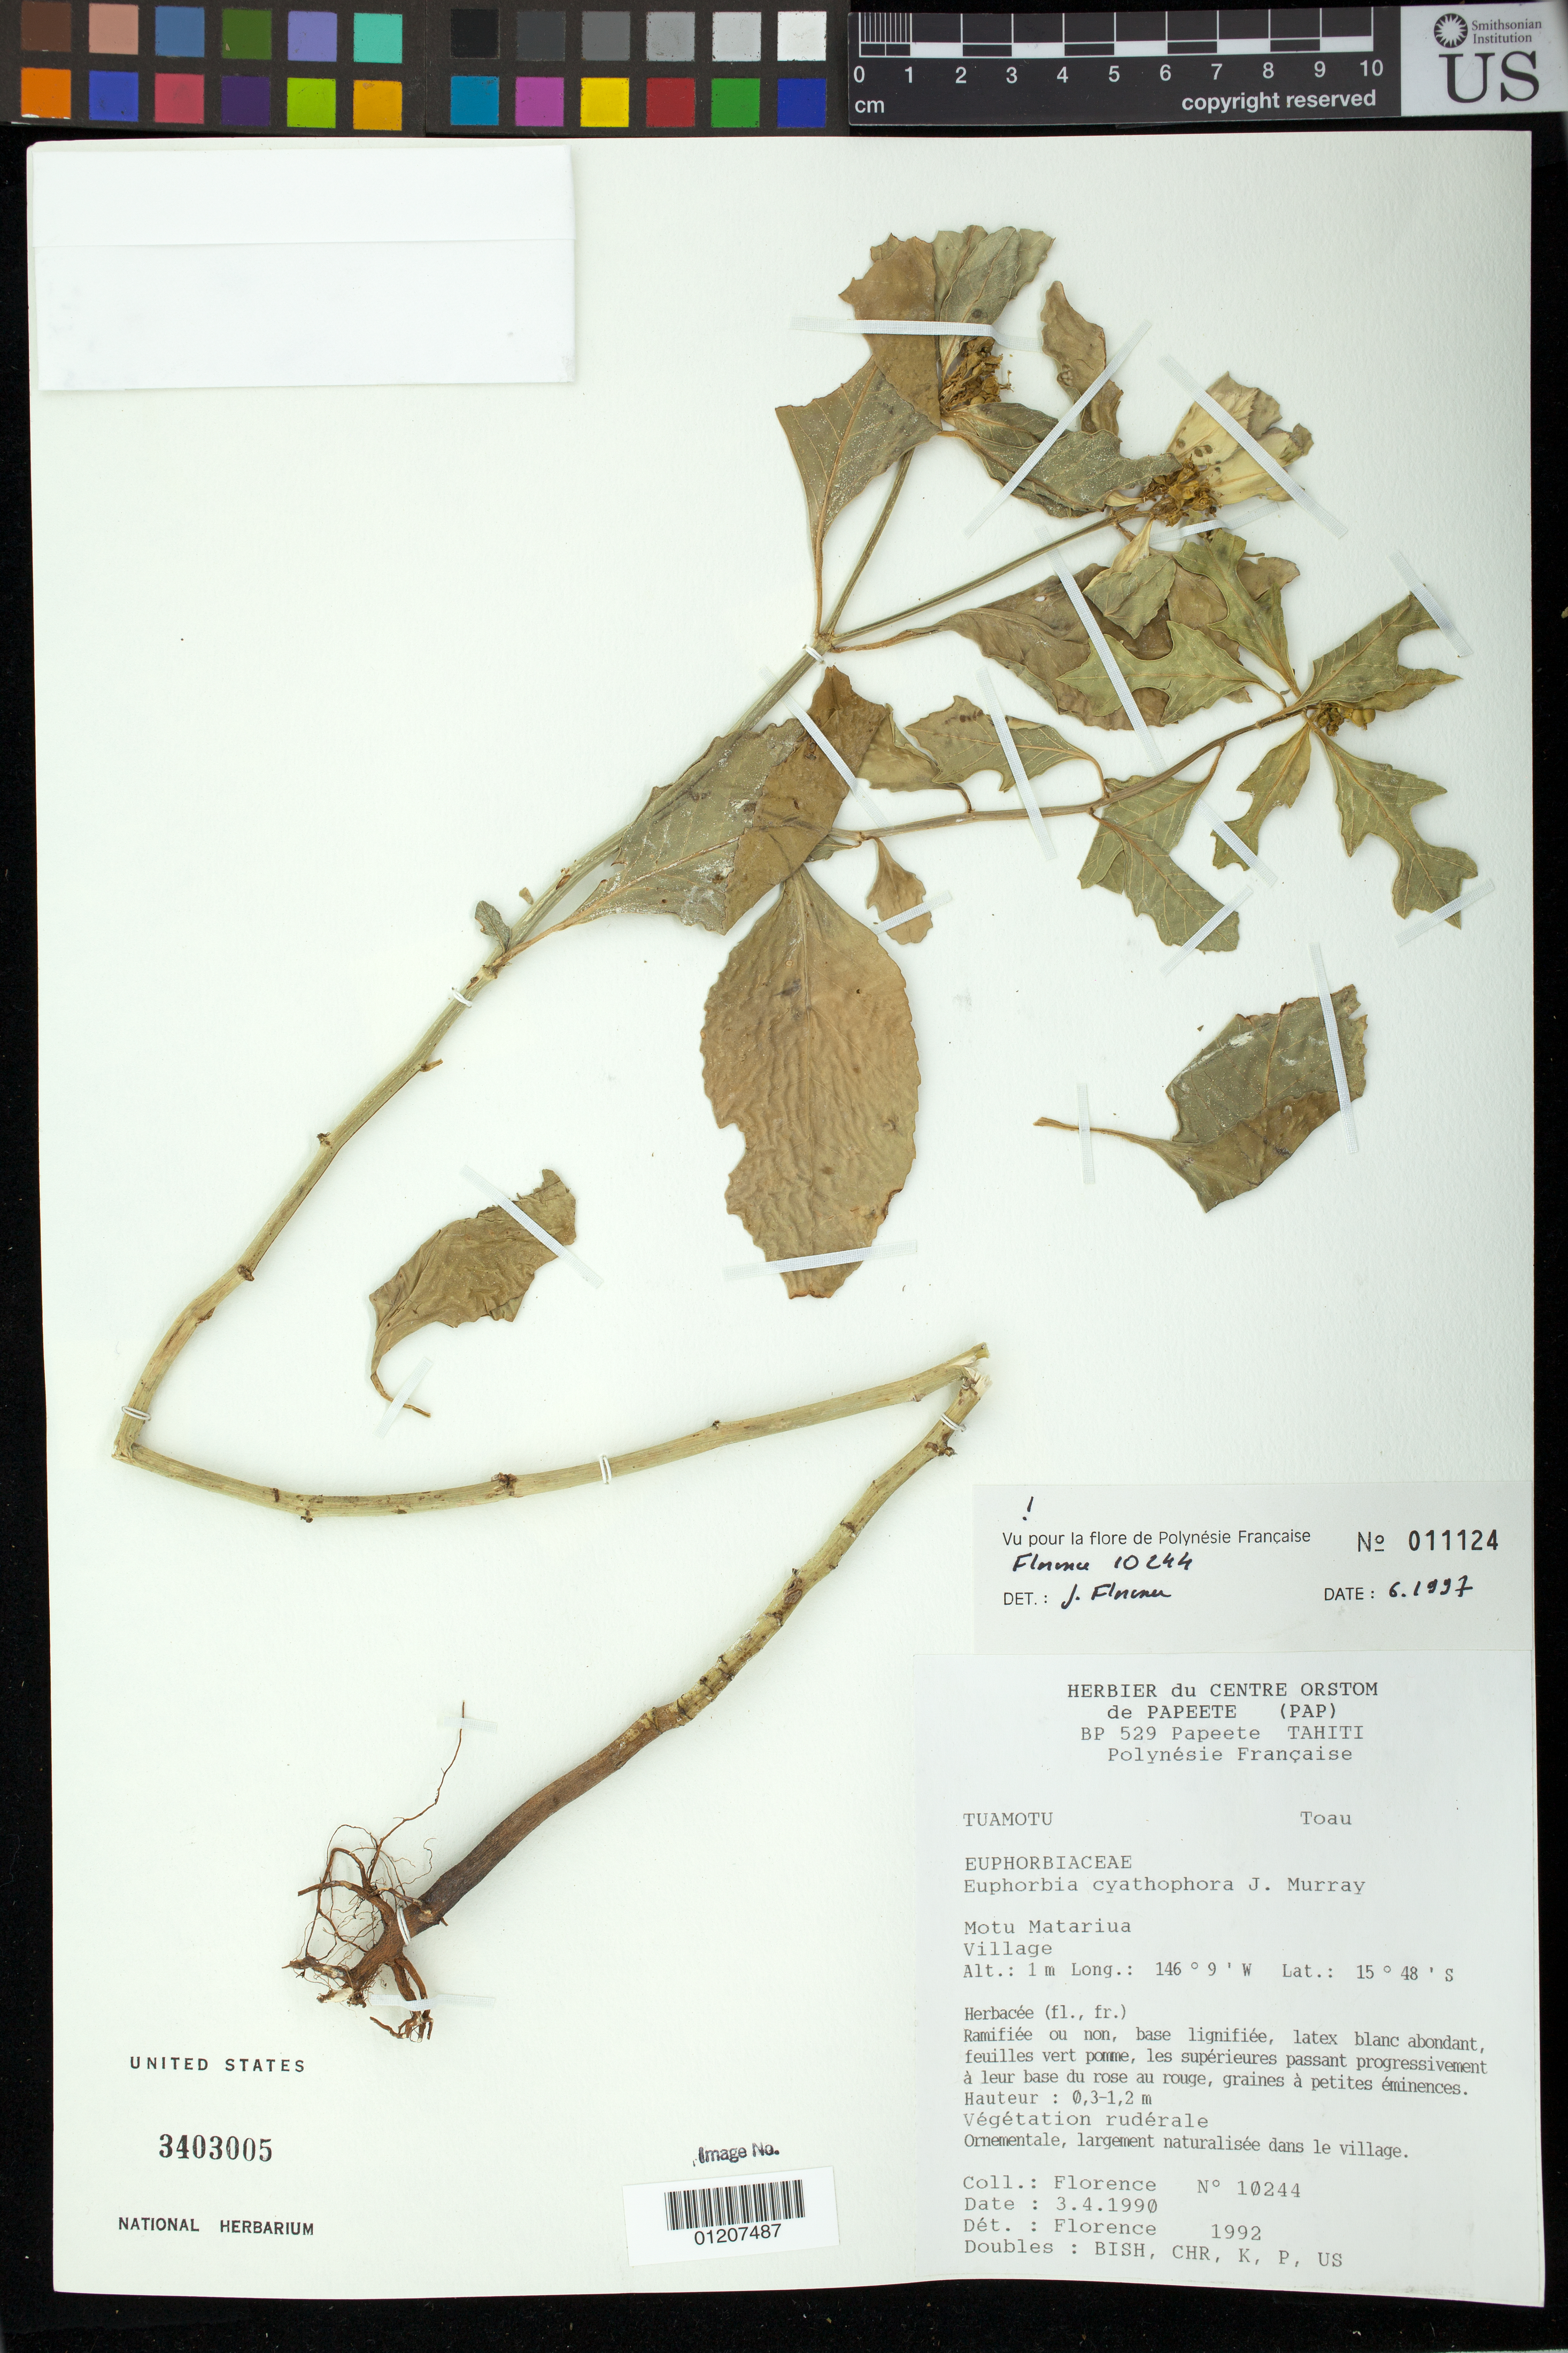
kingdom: Plantae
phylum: Tracheophyta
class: Magnoliopsida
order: Malpighiales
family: Euphorbiaceae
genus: Euphorbia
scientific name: Euphorbia heterophylla var. cyathophora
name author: (Murr.) Griseb.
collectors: J. Florence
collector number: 10244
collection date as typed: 04 Mar 1990 or 03 Apr 1990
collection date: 1990-04-03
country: French Polynesia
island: Toau Atoll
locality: Motu Matariua, village.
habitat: vègètation rudèrale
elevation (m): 1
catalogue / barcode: US 3403005